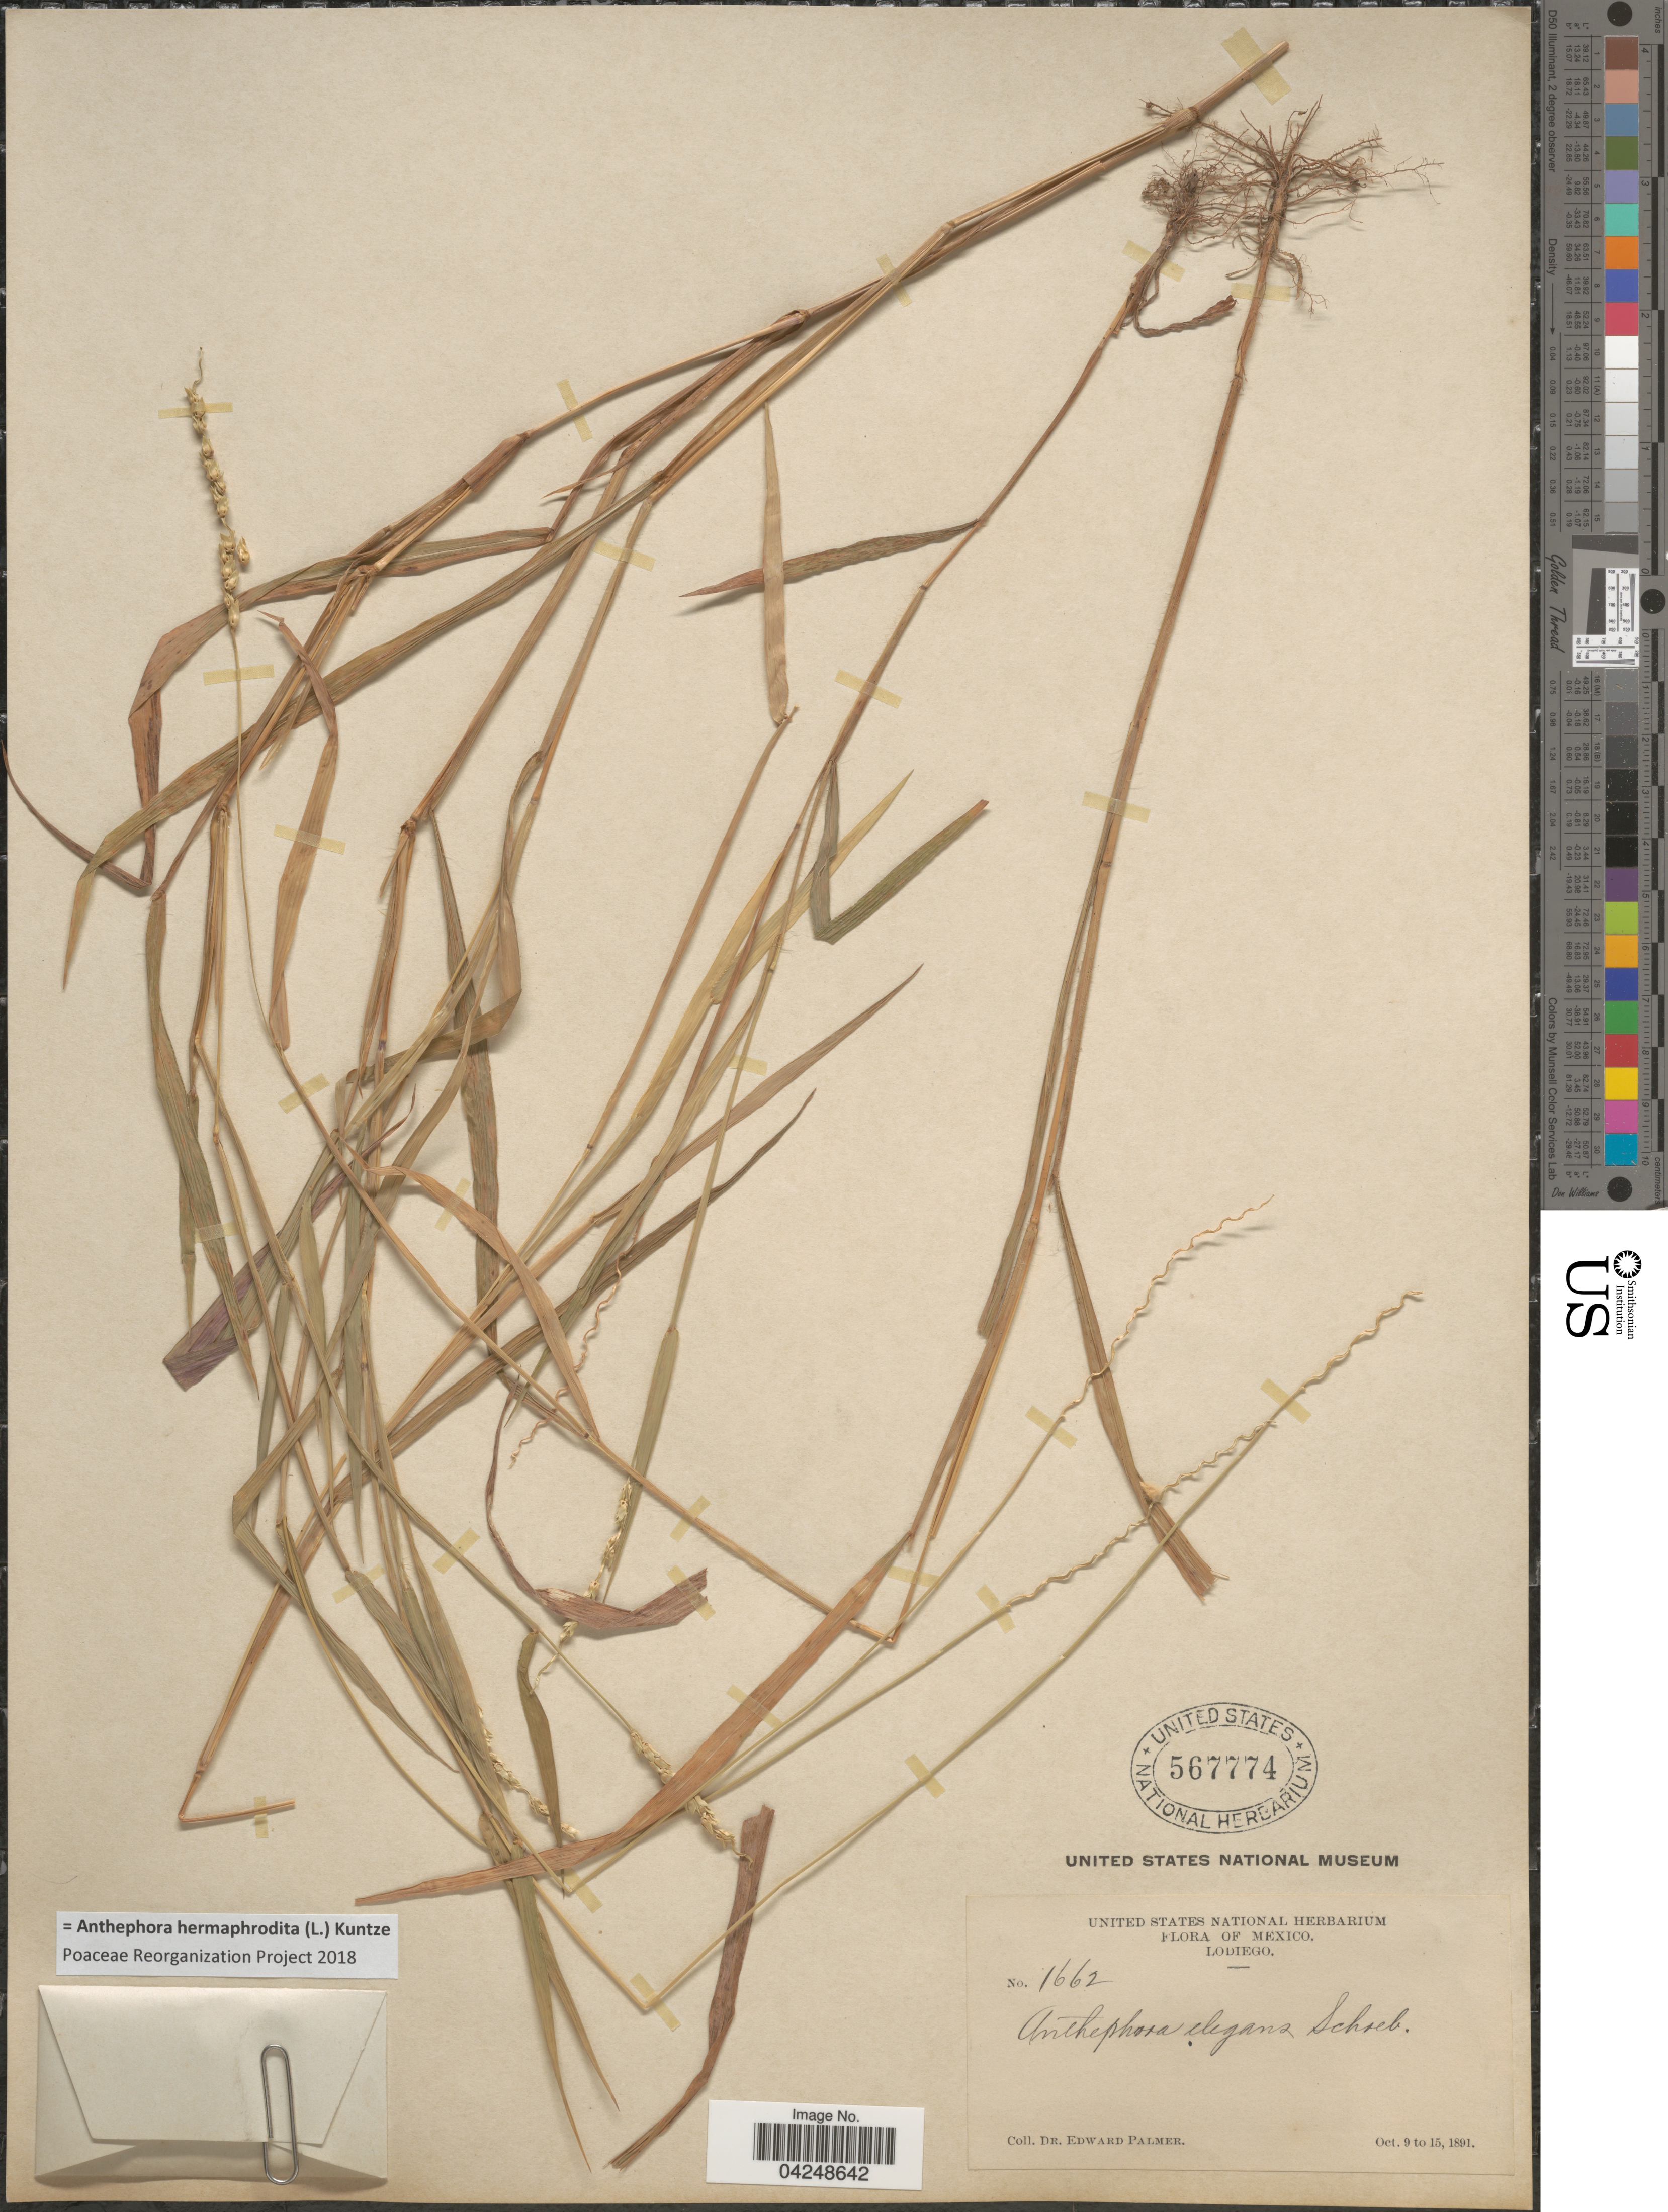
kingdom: Plantae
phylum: Tracheophyta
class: Liliopsida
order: Poales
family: Poaceae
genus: Anthephora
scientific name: Anthephora hermaphrodita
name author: (L.) Kuntze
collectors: E. Palmer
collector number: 1662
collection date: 1891-10-09/1891-10-15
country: Mexico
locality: Lodiego.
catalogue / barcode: US 567774